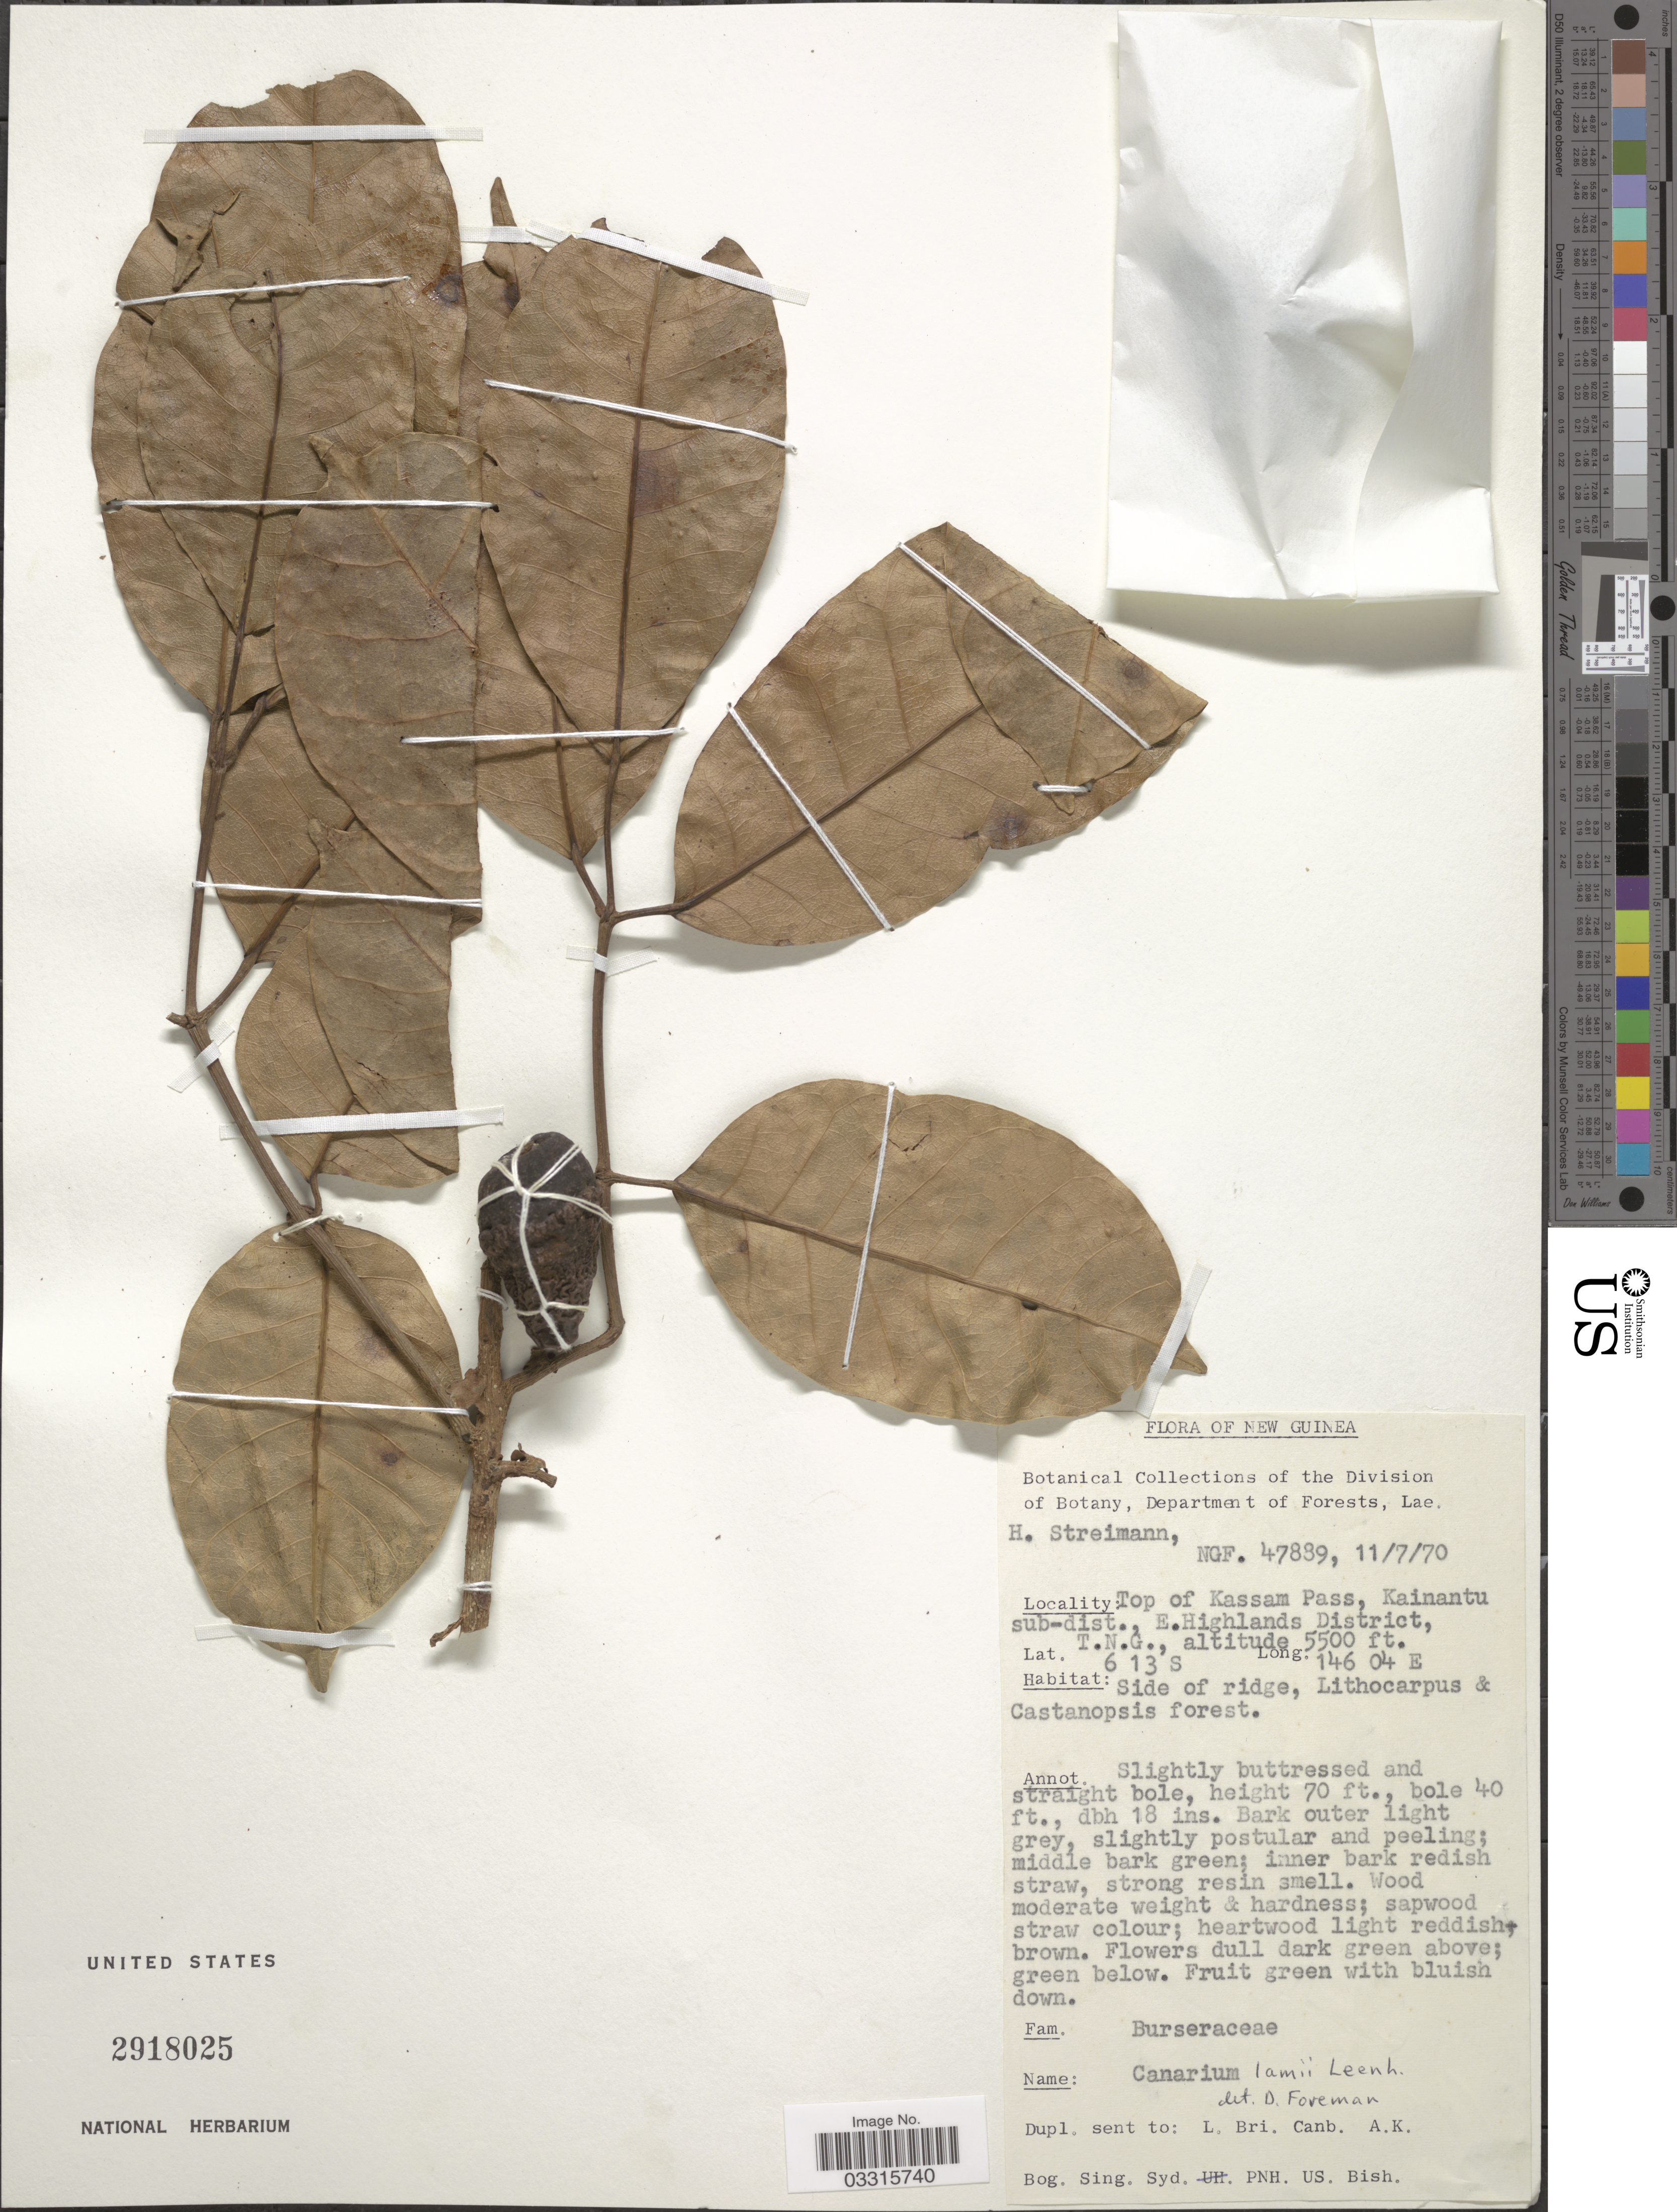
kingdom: Plantae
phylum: Tracheophyta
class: Magnoliopsida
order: Sapindales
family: Burseraceae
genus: Canarium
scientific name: Canarium lamii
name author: Leenh.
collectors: H. Streimann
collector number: NGF 47889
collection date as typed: Transcribed d/m/y: 11/7/70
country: Papua New Guinea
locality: New Guinea. Top of Kassam Pass, Kainantu sub-dist., E. Highlands District, T.N.G.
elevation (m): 1676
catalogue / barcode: US 2918025